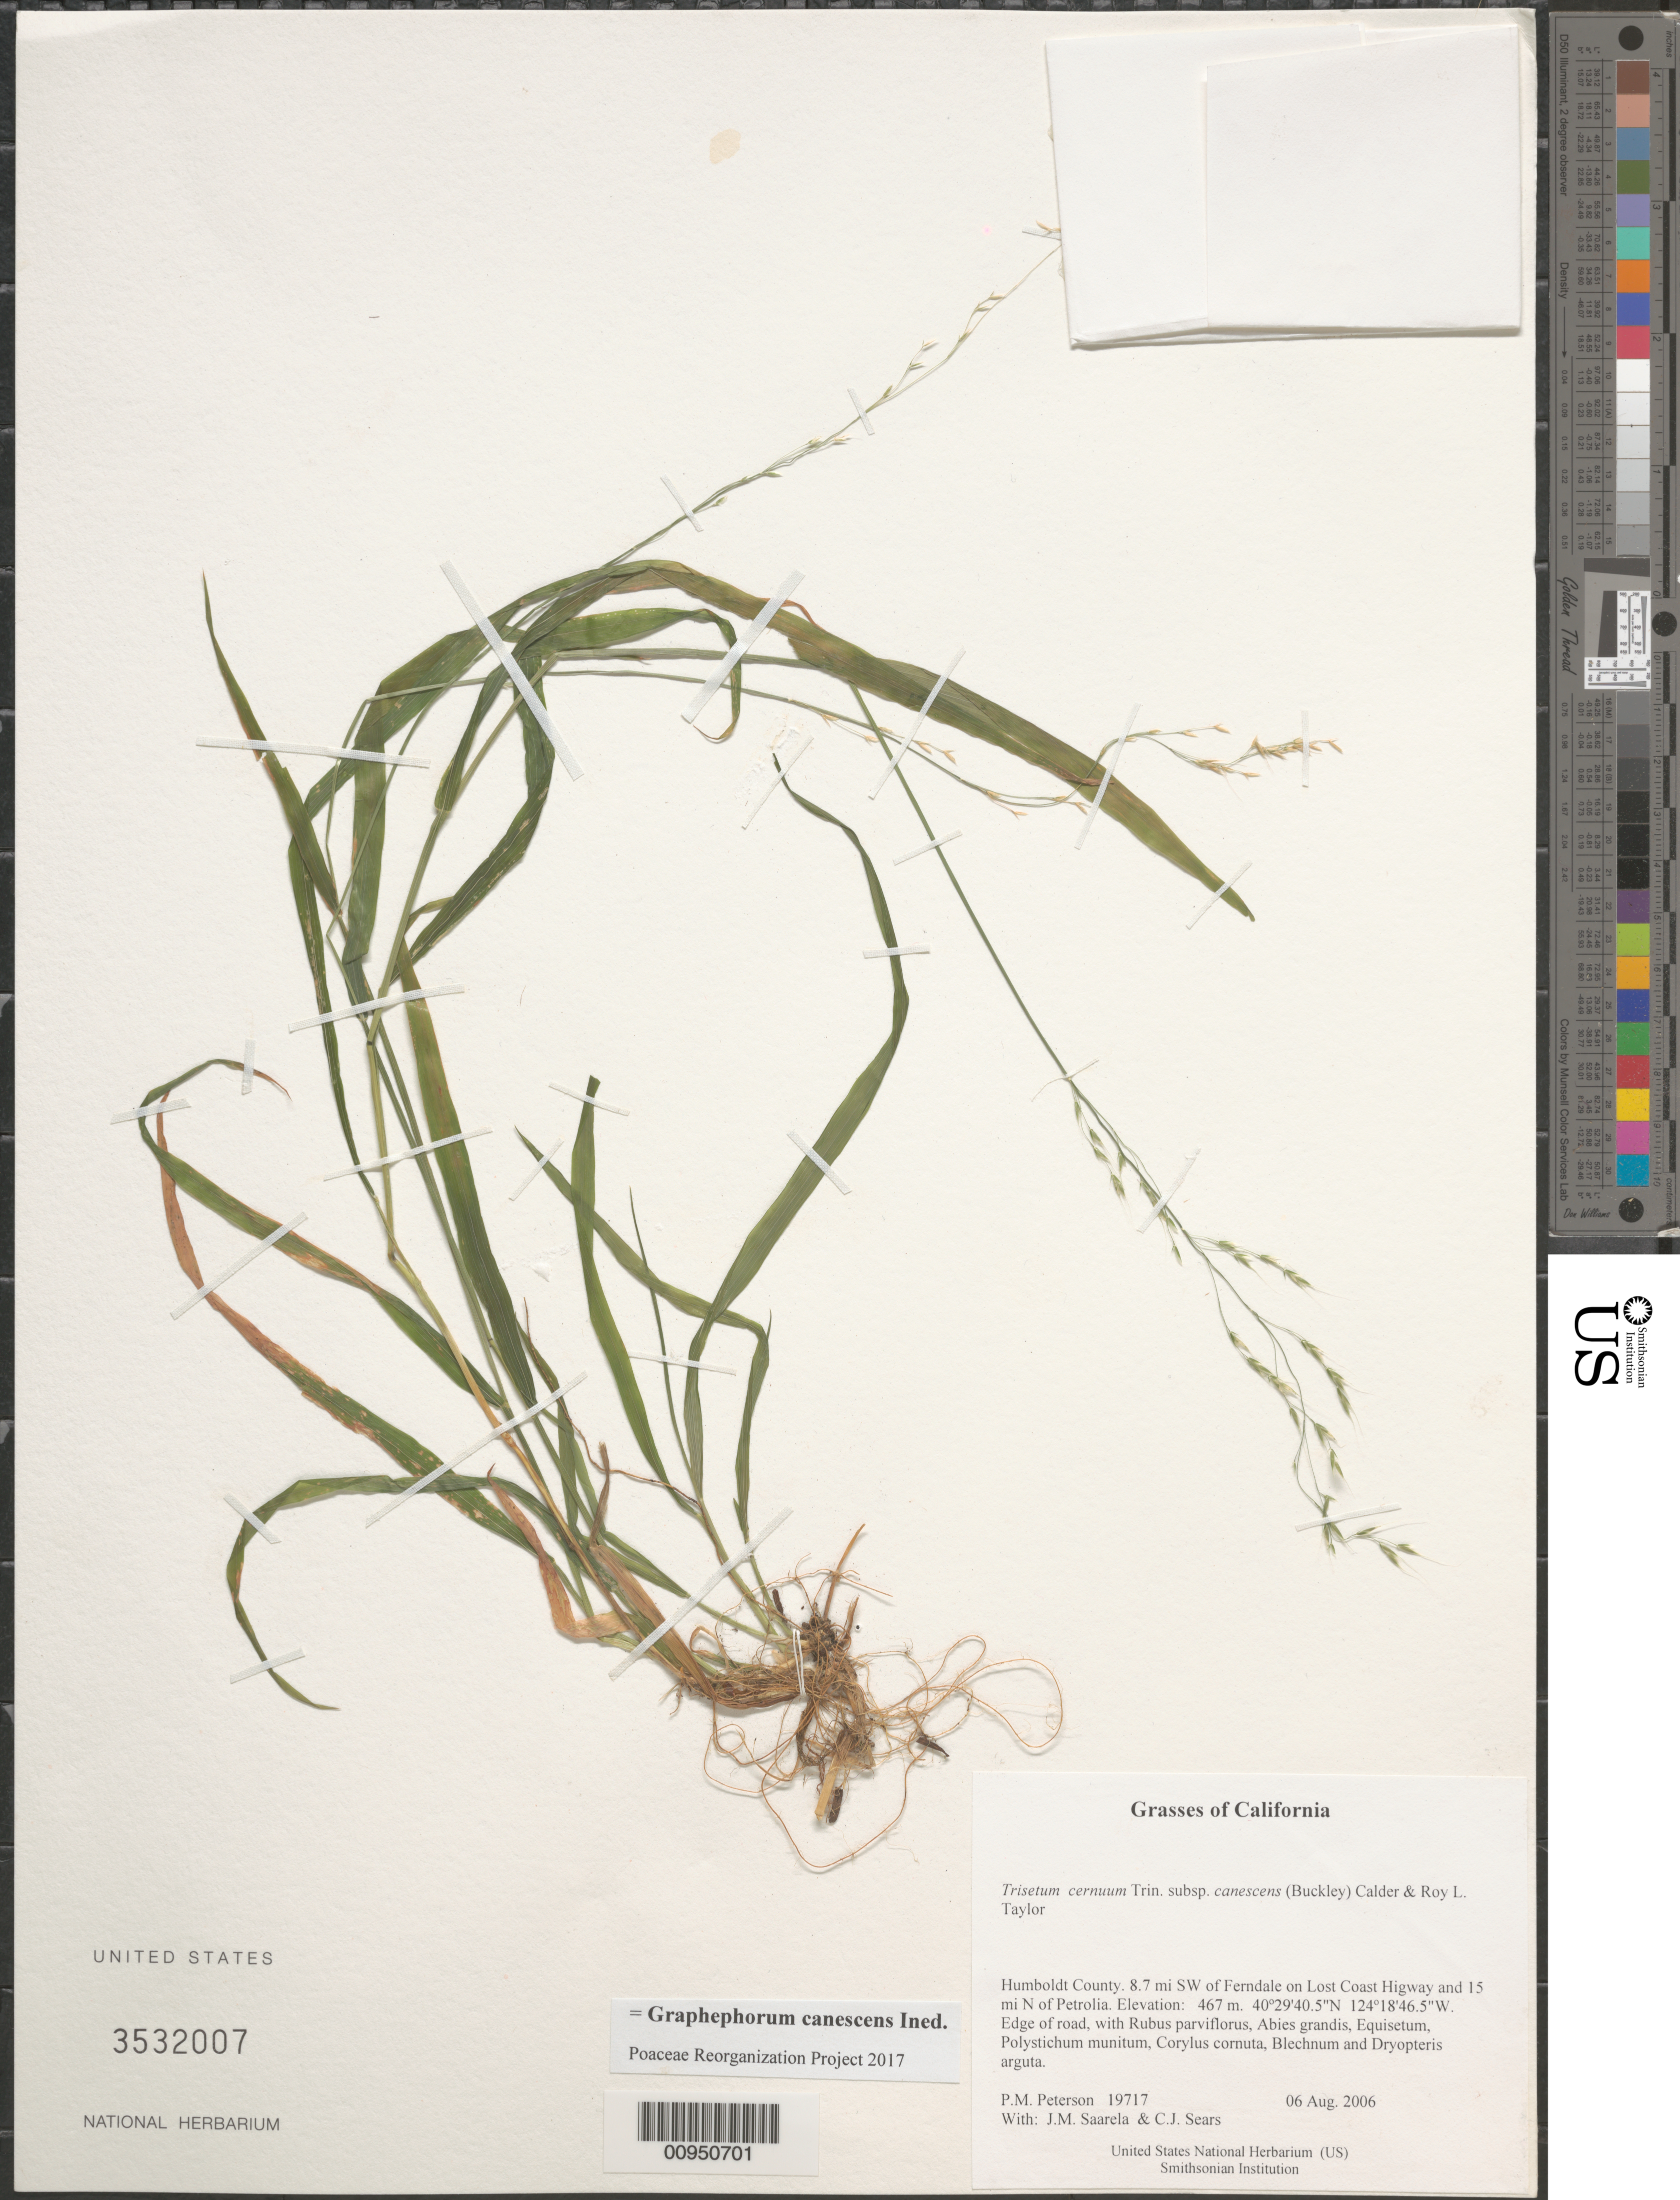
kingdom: Plantae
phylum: Tracheophyta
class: Liliopsida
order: Poales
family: Poaceae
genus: Graphephorum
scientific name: Graphephorum canescens ined.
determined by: Poaceae Reorganization Project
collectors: P. M. Peterson, J. Saarela & C. Sears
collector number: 19717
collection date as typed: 06 Aug 2006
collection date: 2006-08-06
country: United States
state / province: California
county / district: Humboldt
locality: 8.7 mi SW of Ferndale on Lost Coast Highway and 15 mi N of Petrolia.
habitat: Edge of road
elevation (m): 467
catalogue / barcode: US 3532007